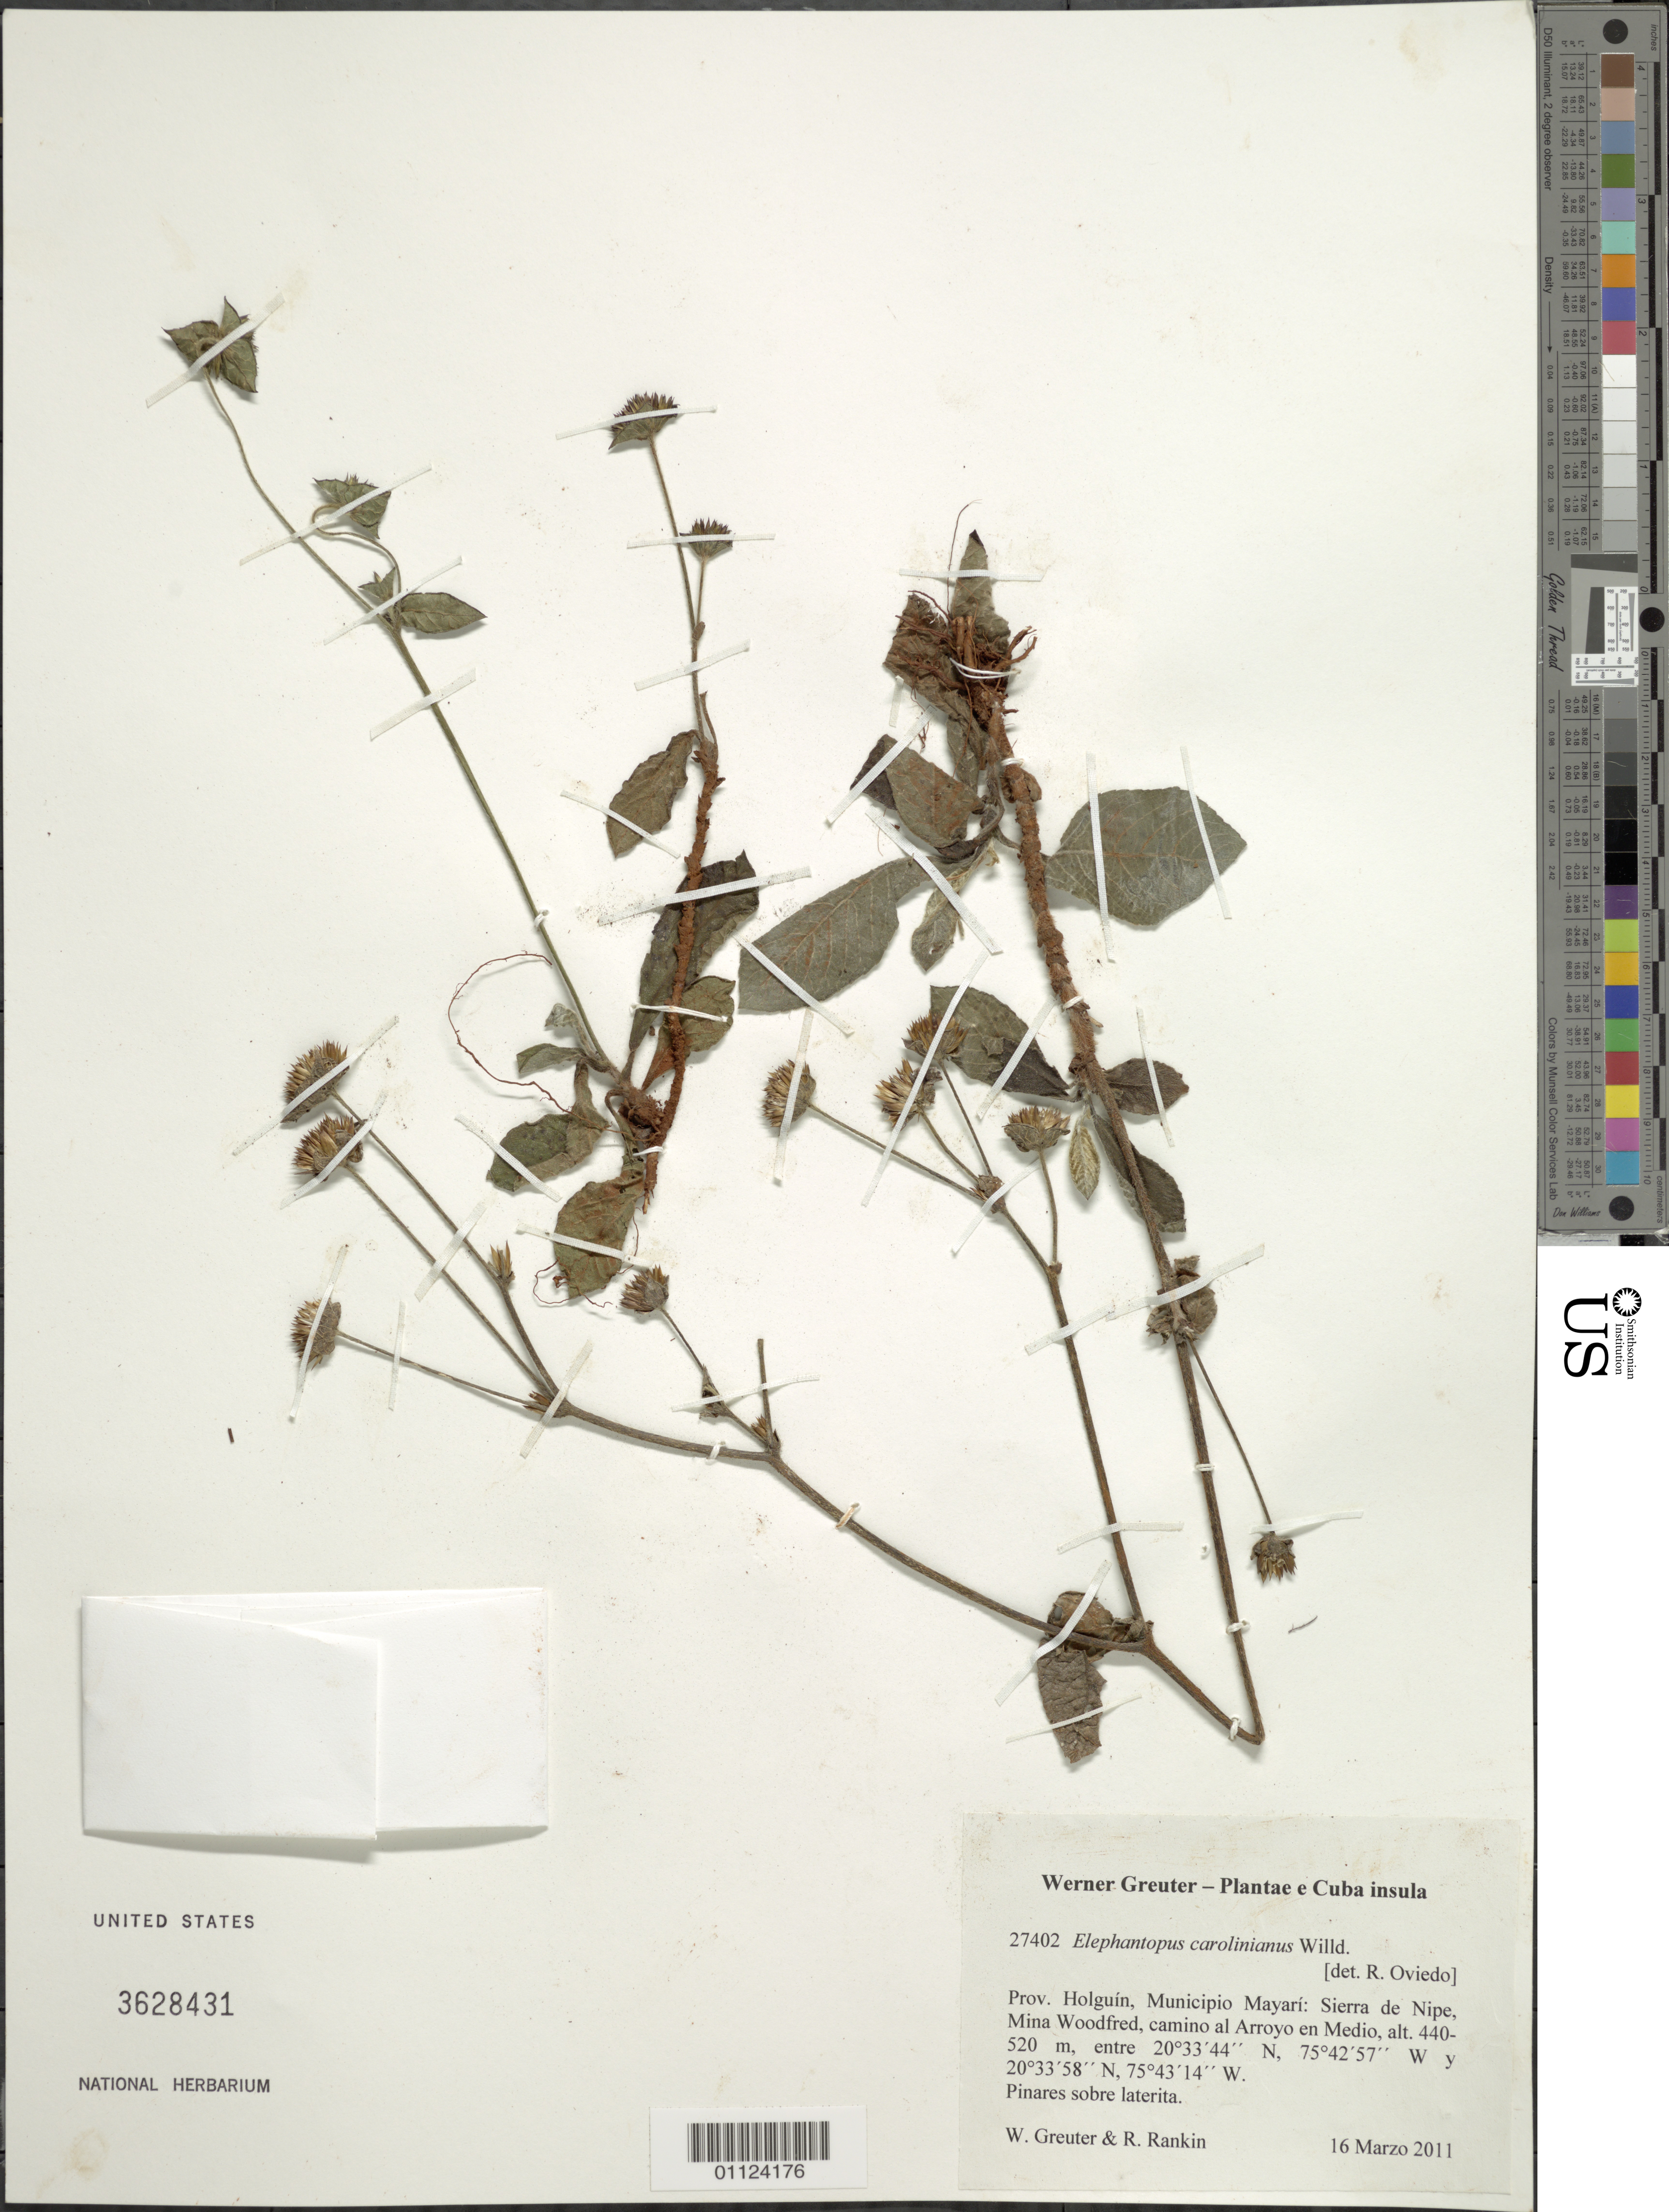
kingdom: Plantae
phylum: Tracheophyta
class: Magnoliopsida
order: Asterales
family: Asteraceae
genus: Elephantopus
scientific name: Elephantopus carolinianus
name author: Raeusch.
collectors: W. Greuter & R. Rankin Rodriguez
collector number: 27402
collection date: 2011-03-16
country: Cuba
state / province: Holguín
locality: Municipio Mayarí: Sierra de Nipe, Mina Woodfred, camino al Arroyo en Medio.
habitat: Pinares sobre laterita.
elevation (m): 440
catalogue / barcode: US 3628431